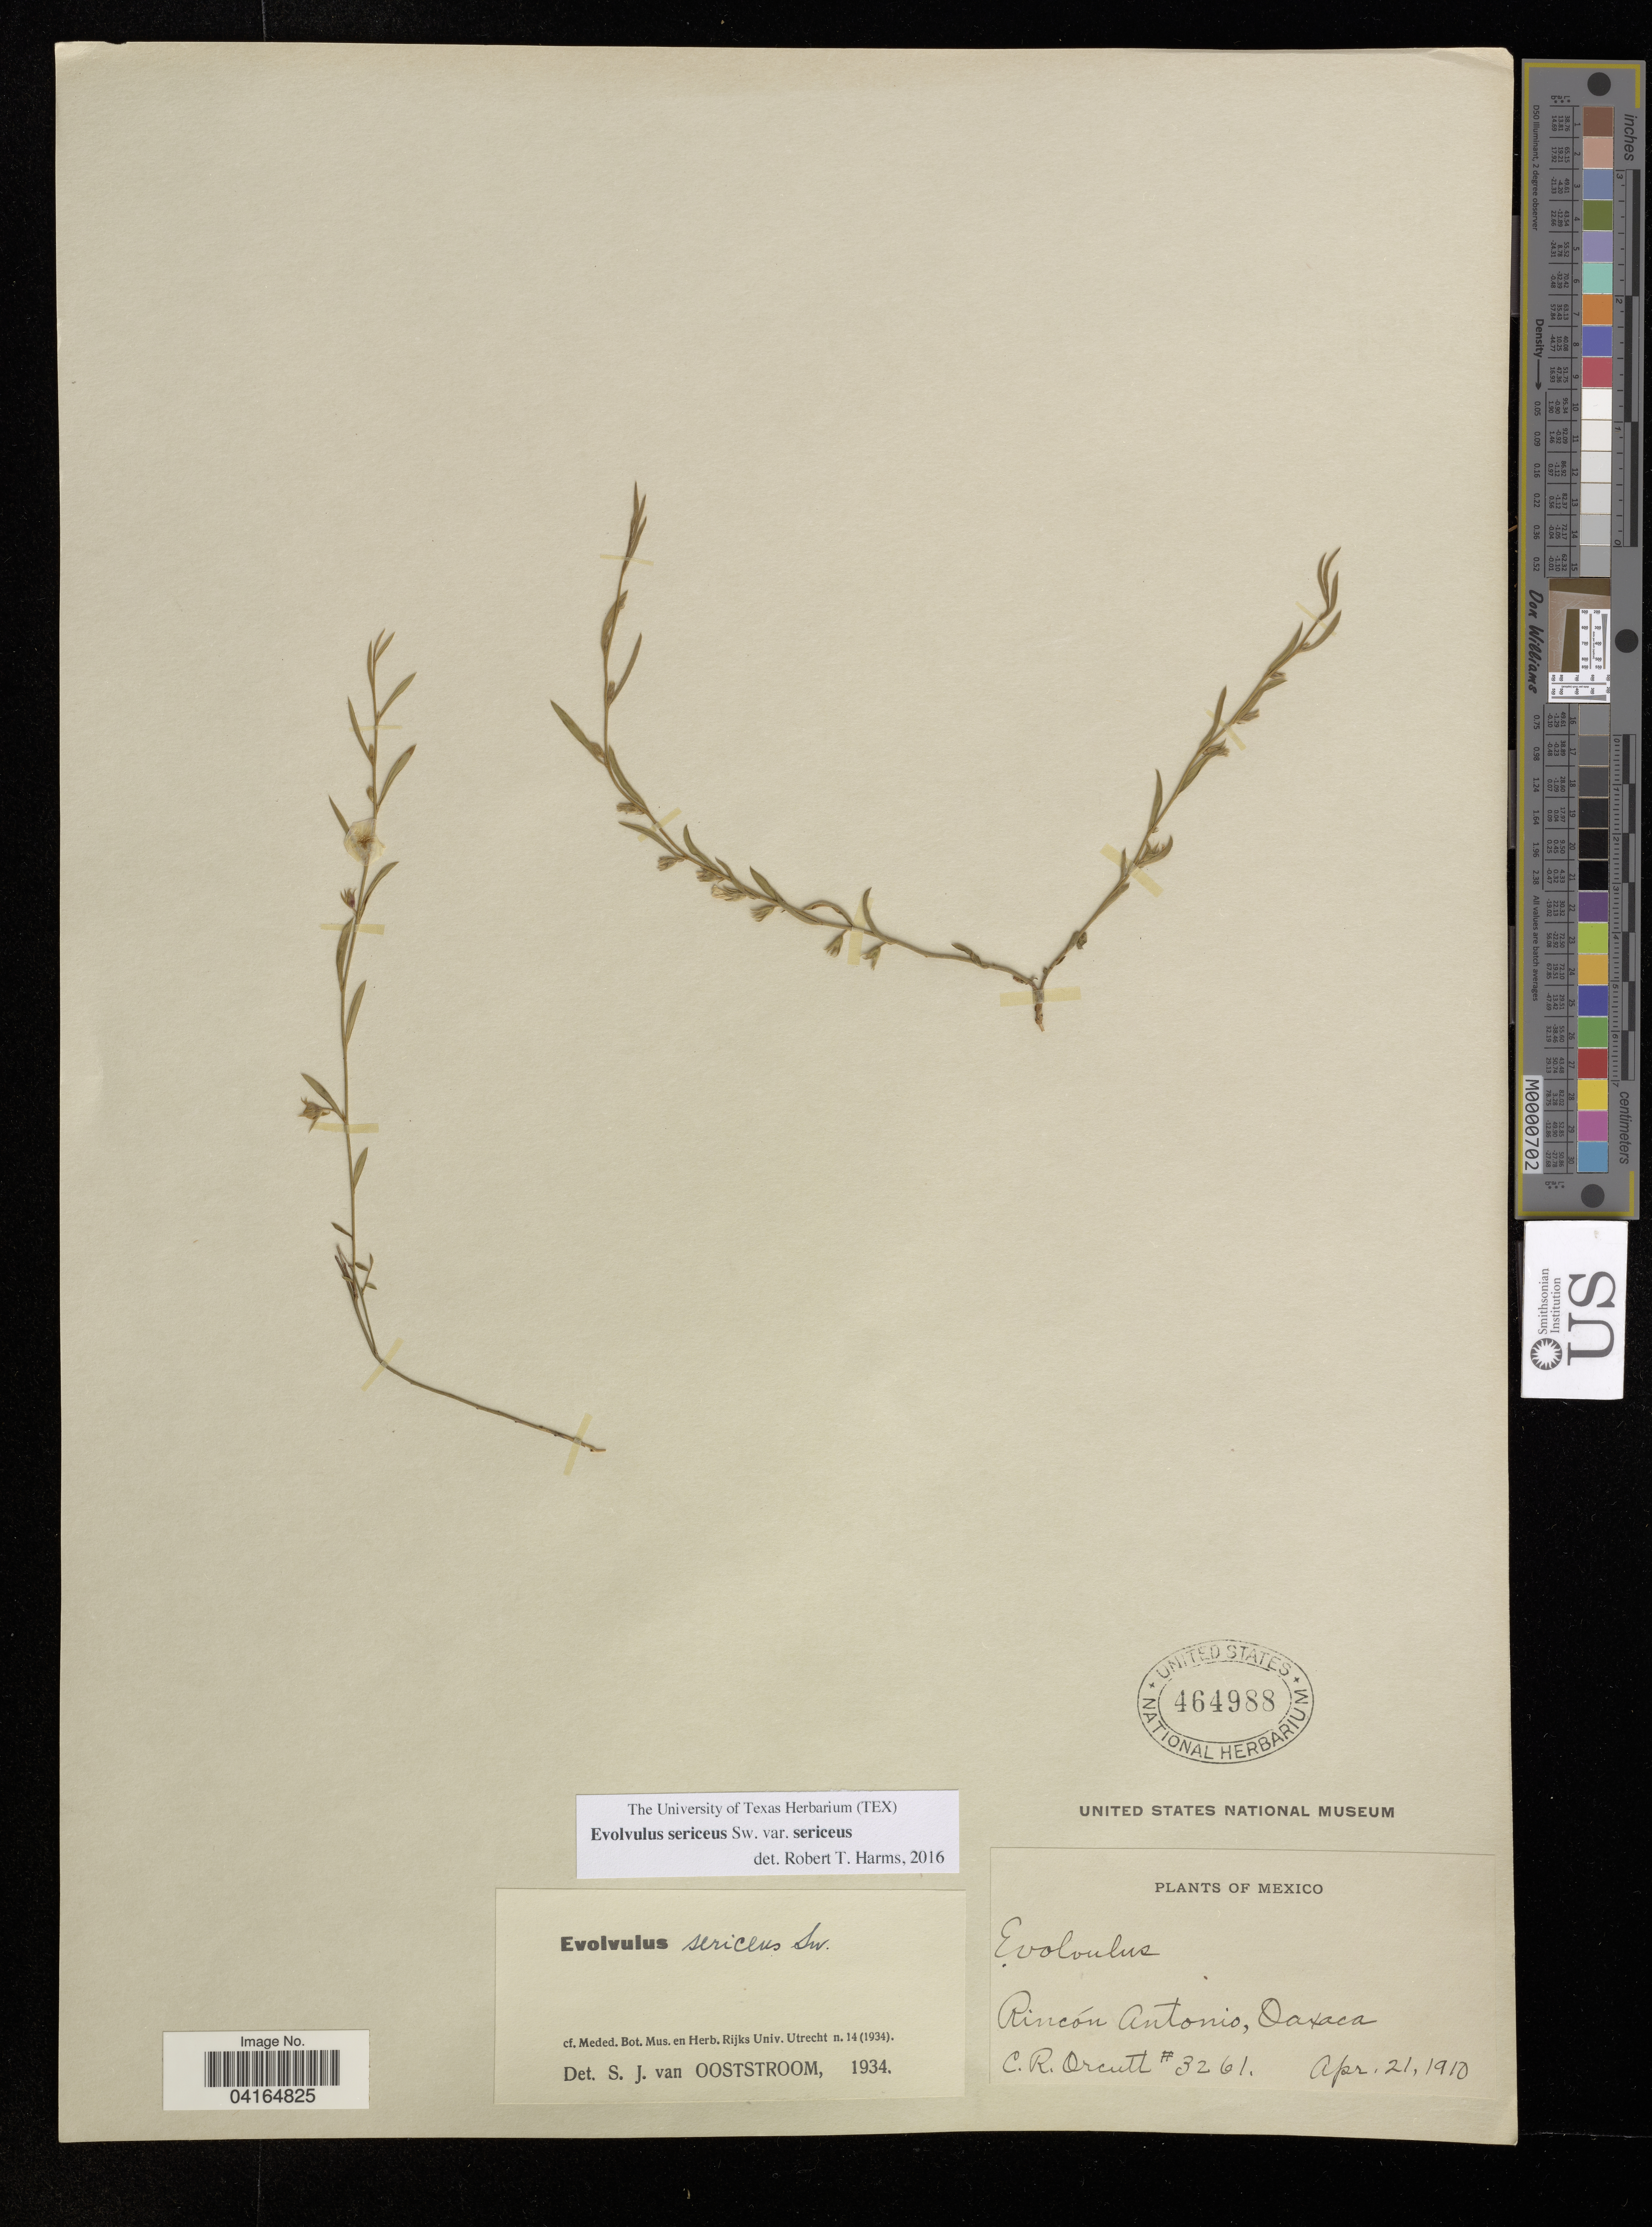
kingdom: Plantae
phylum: Tracheophyta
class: Magnoliopsida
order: Solanales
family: Convolvulaceae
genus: Evolvulus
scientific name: Evolvulus sericeus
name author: Sw.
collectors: C. R. Orcutt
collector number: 3261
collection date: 1910-04-21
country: Mexico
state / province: Oaxaca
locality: Rincón Antonio.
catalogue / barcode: US 464988